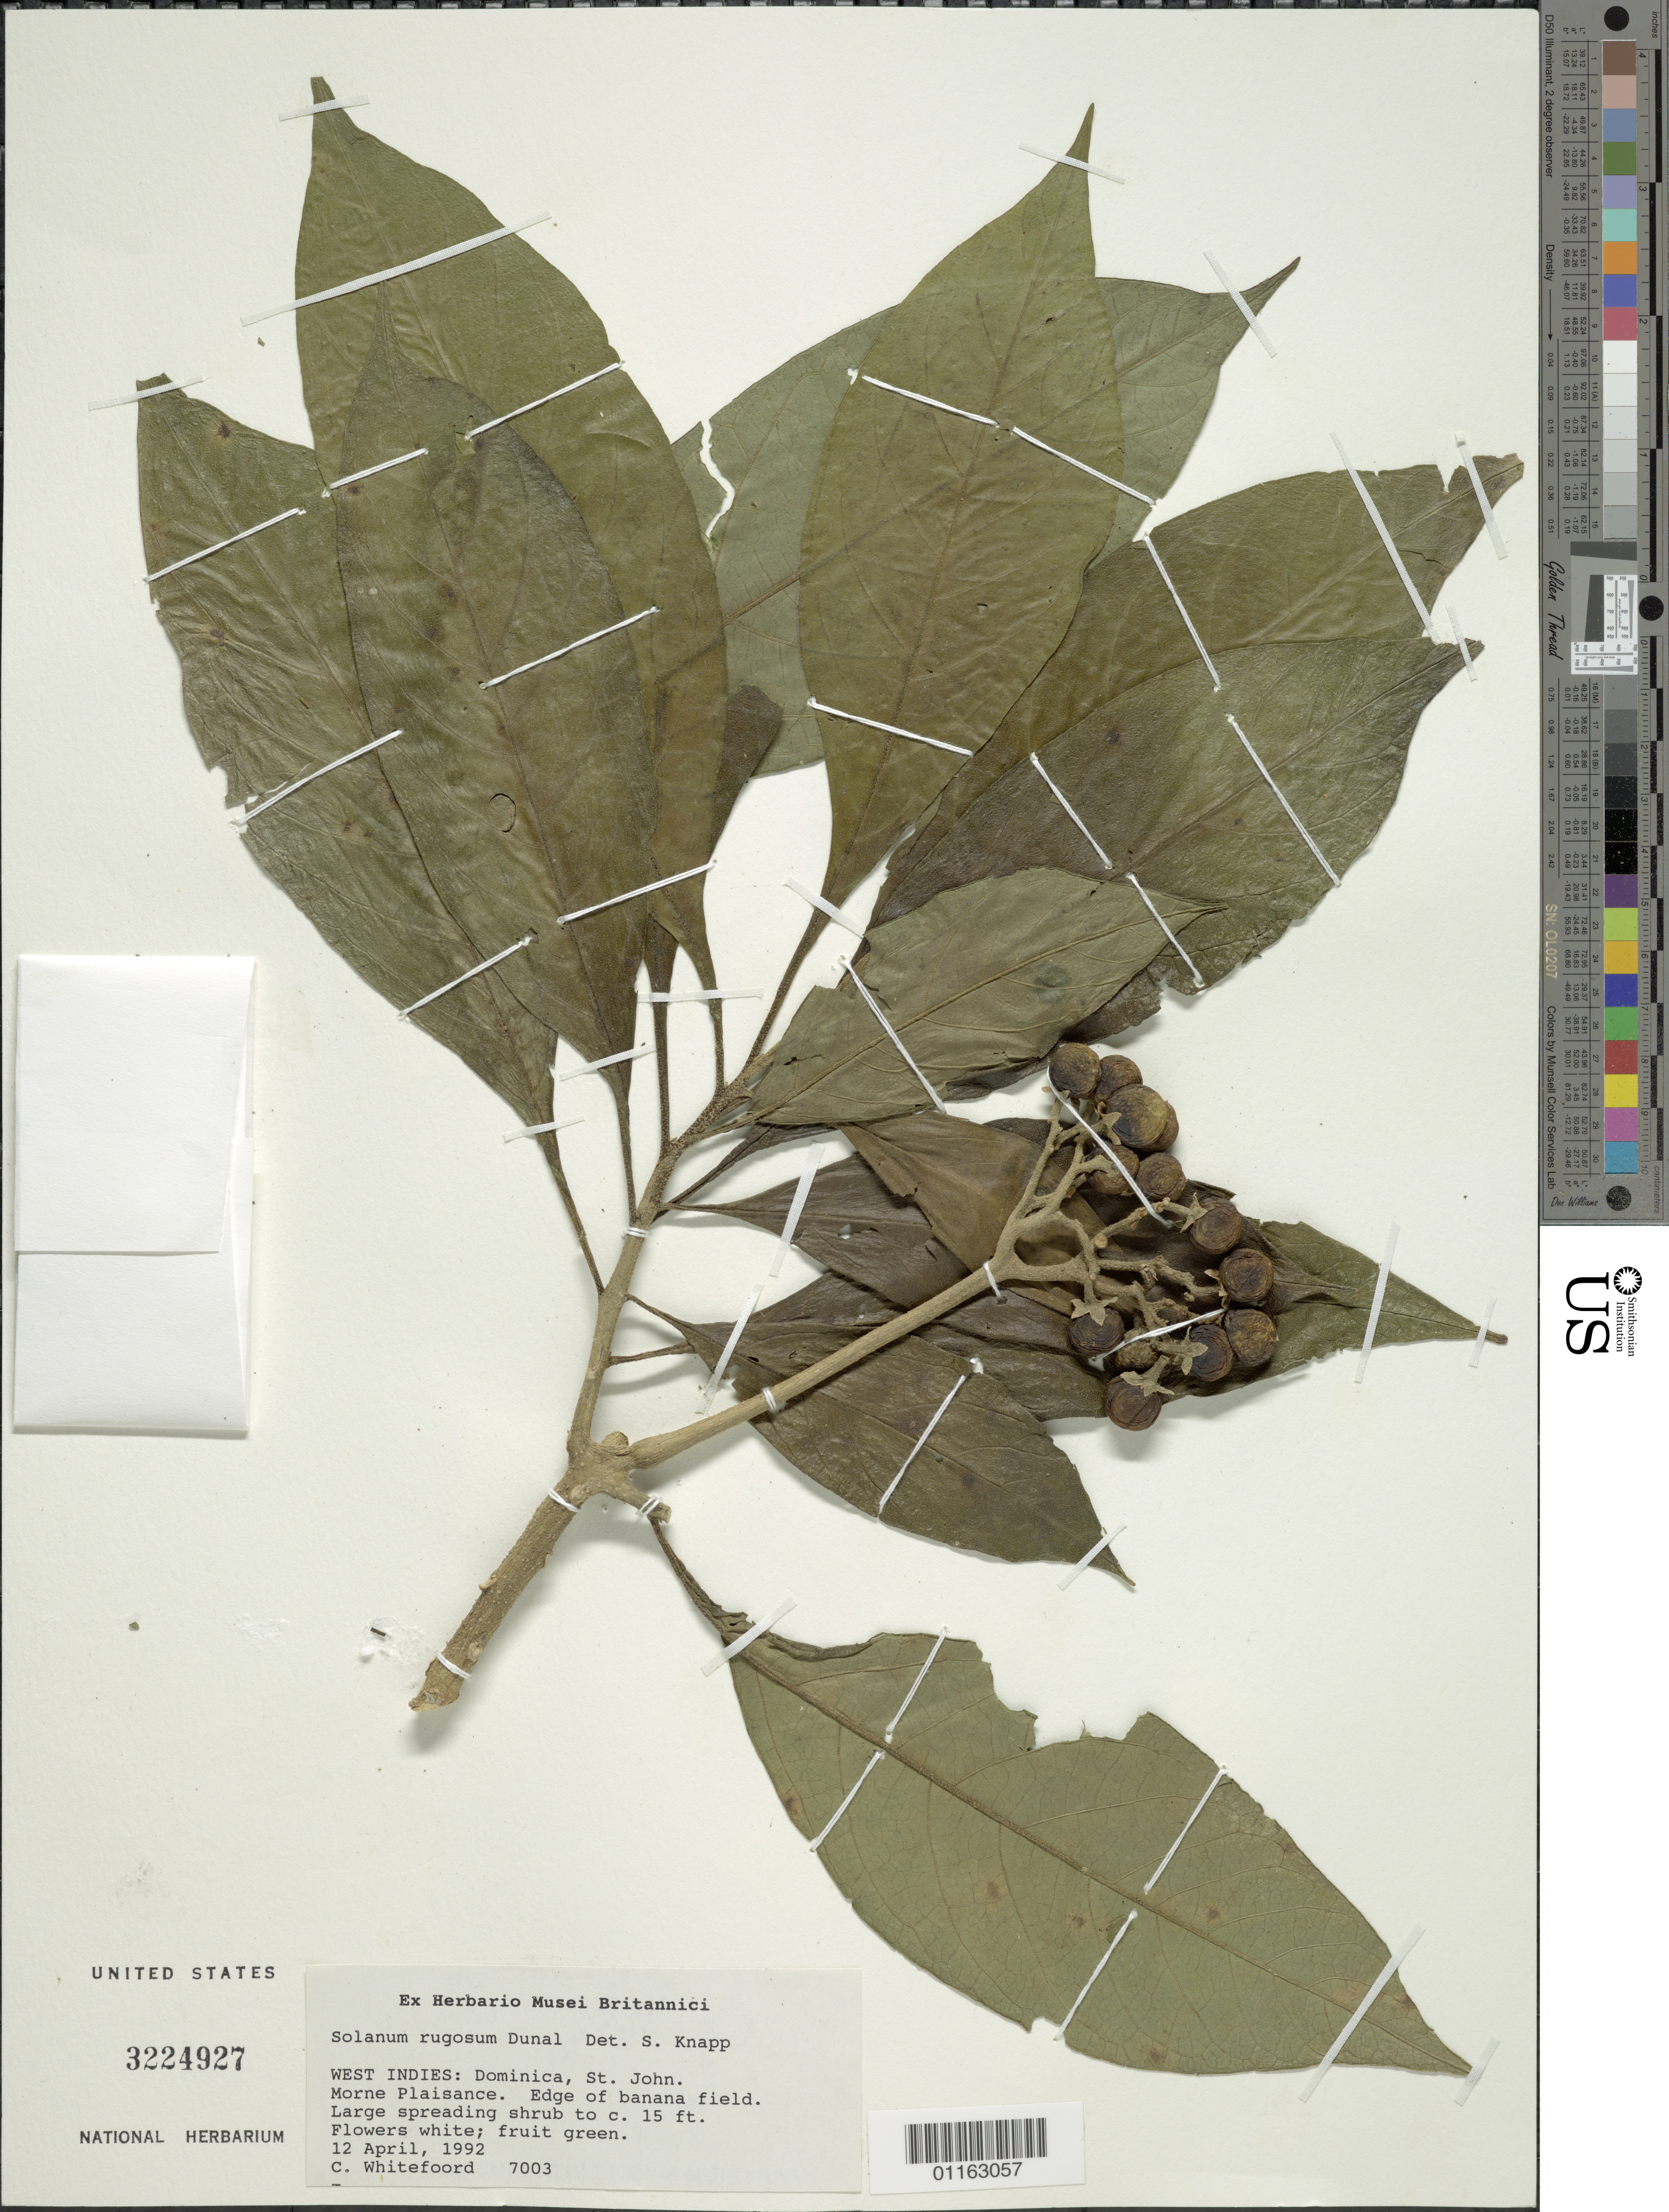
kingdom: Plantae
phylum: Tracheophyta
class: Magnoliopsida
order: Solanales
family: Solanaceae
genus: Solanum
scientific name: Solanum rugosum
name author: Dunal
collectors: C. Whitefoord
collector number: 7003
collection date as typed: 12 Apr 1992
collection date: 1992-04-12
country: Dominica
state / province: St. John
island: Dominica I.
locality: Morne Plaisance. Edge of banana field.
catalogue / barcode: US 3224927